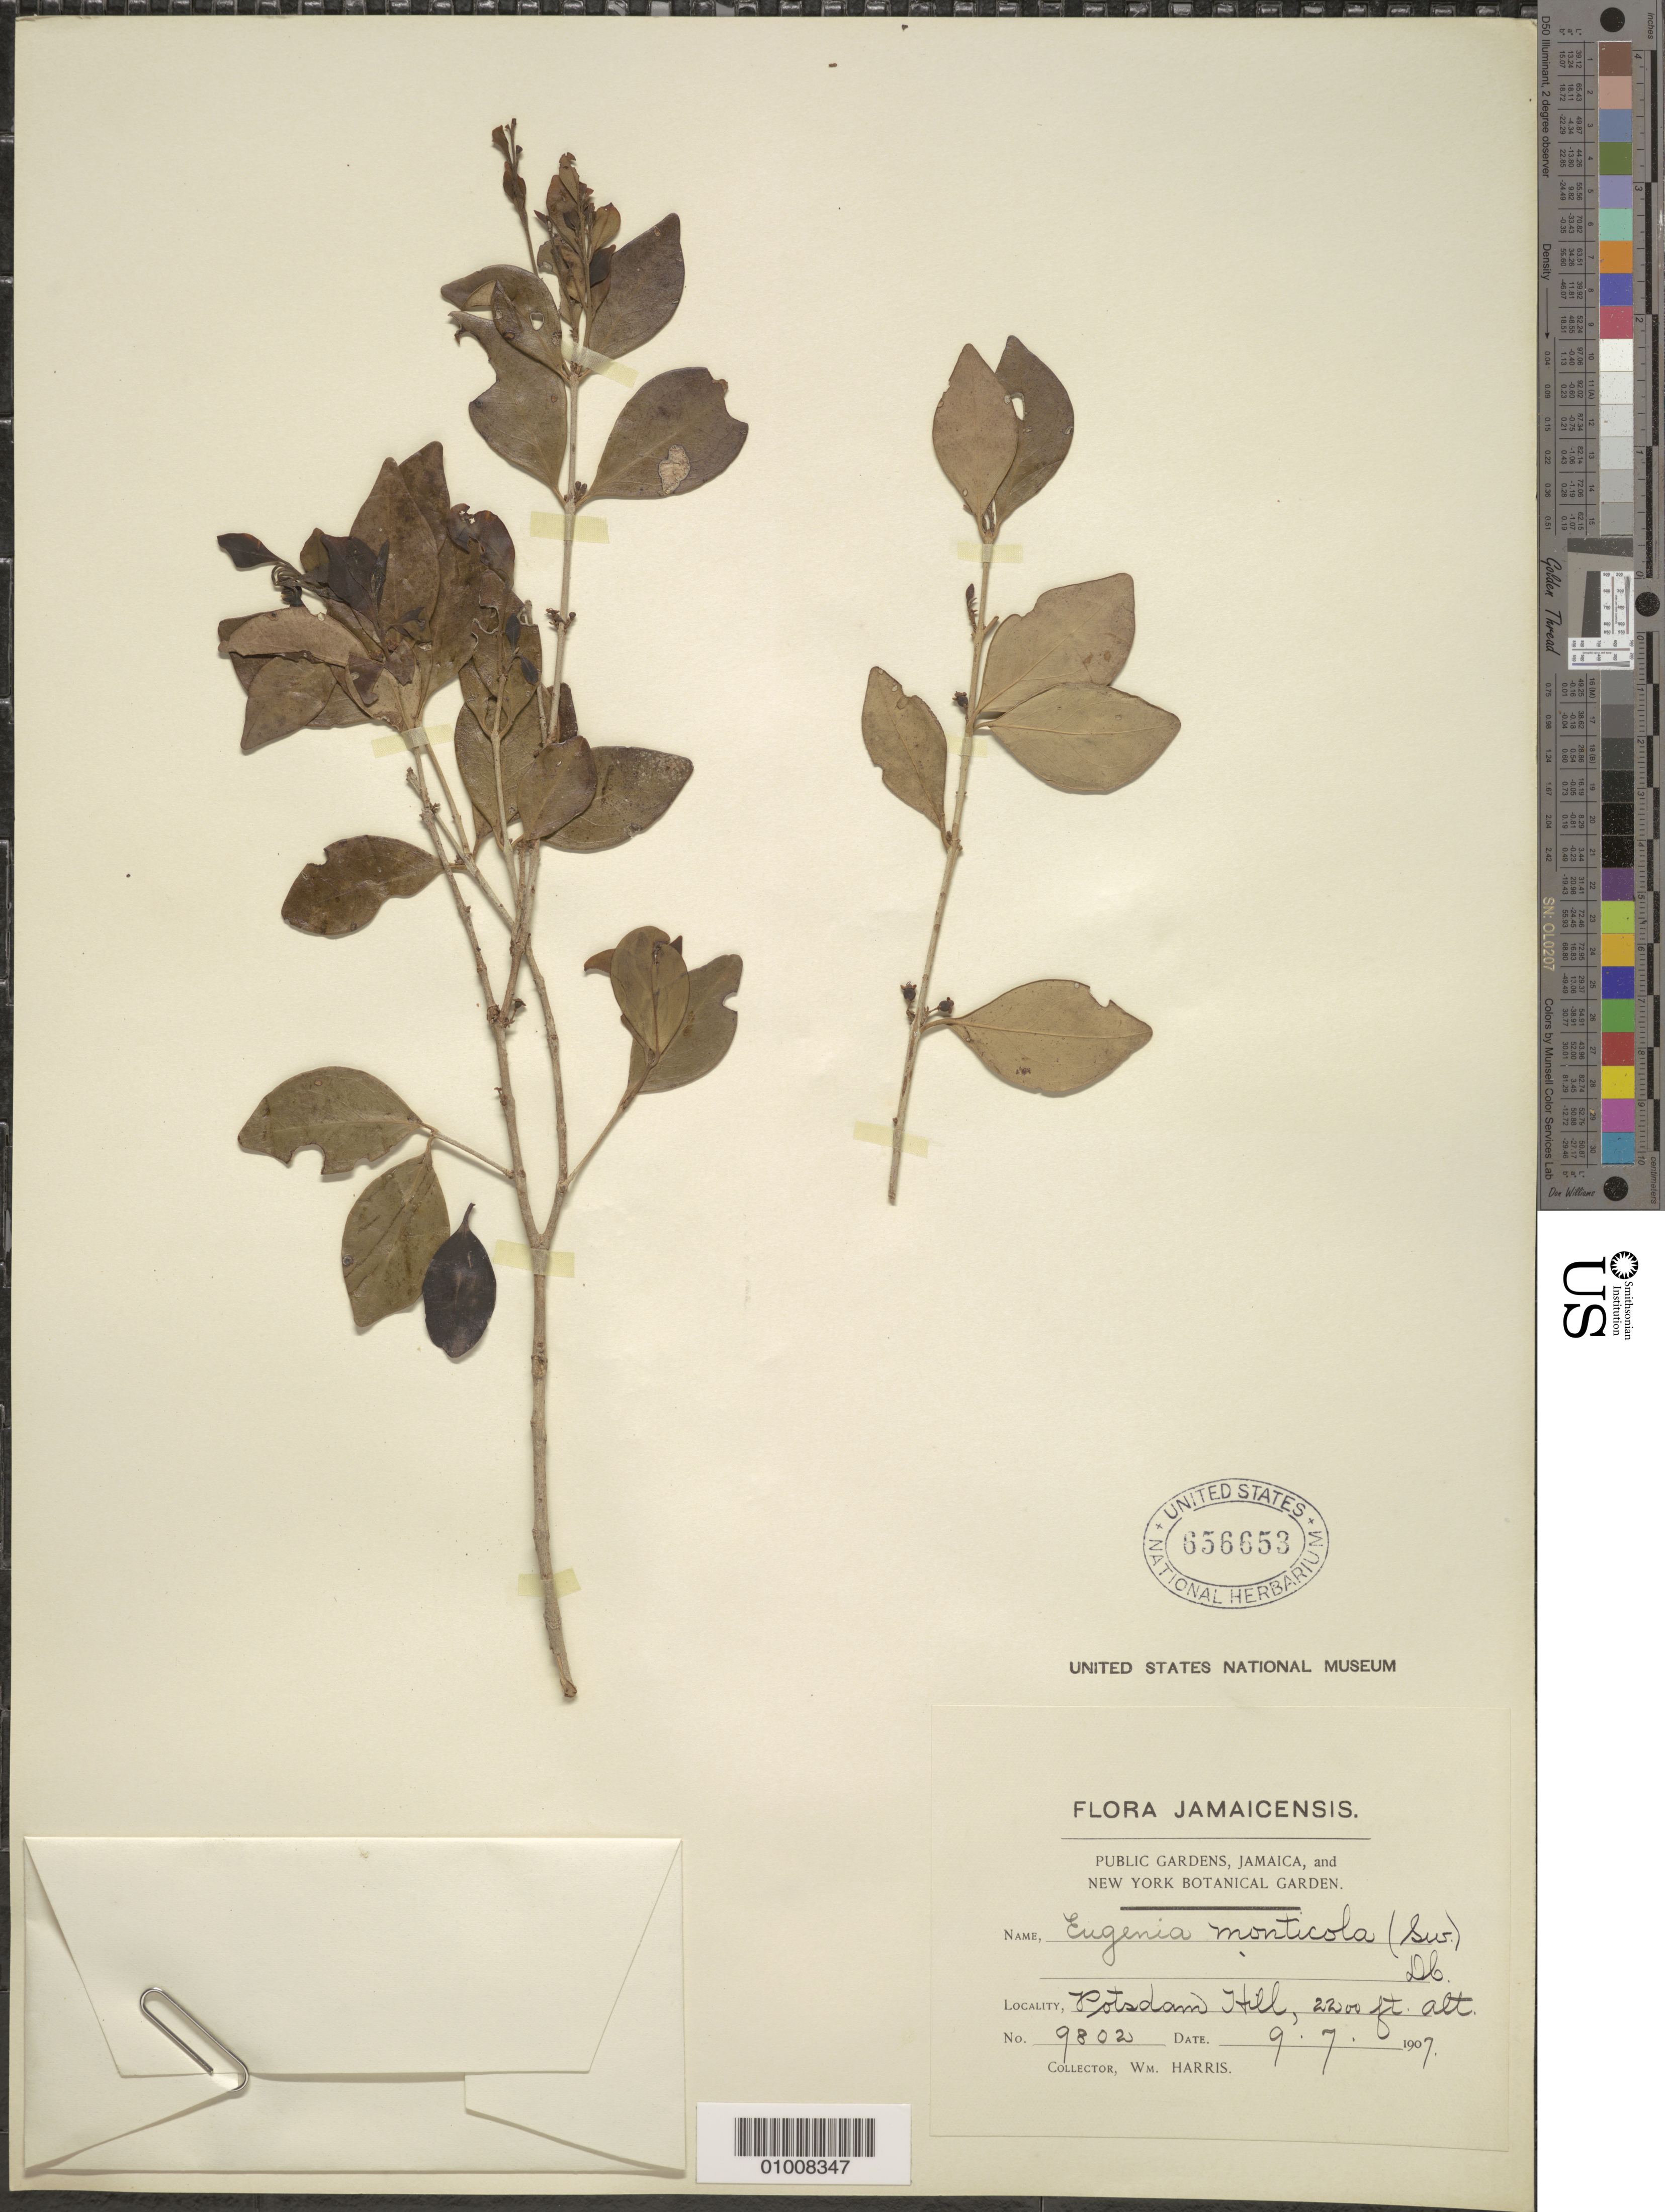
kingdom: Plantae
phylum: Tracheophyta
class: Magnoliopsida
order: Myrtales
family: Myrtaceae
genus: Eugenia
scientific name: Eugenia monticola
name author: (Sw.) DC.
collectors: W. Harris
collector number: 9802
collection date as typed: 09 Jul 1907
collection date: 1907-07-09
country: Jamaica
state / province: Saint Elizabeth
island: Jamaica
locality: Potsdam Hill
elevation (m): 671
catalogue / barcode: US 656653